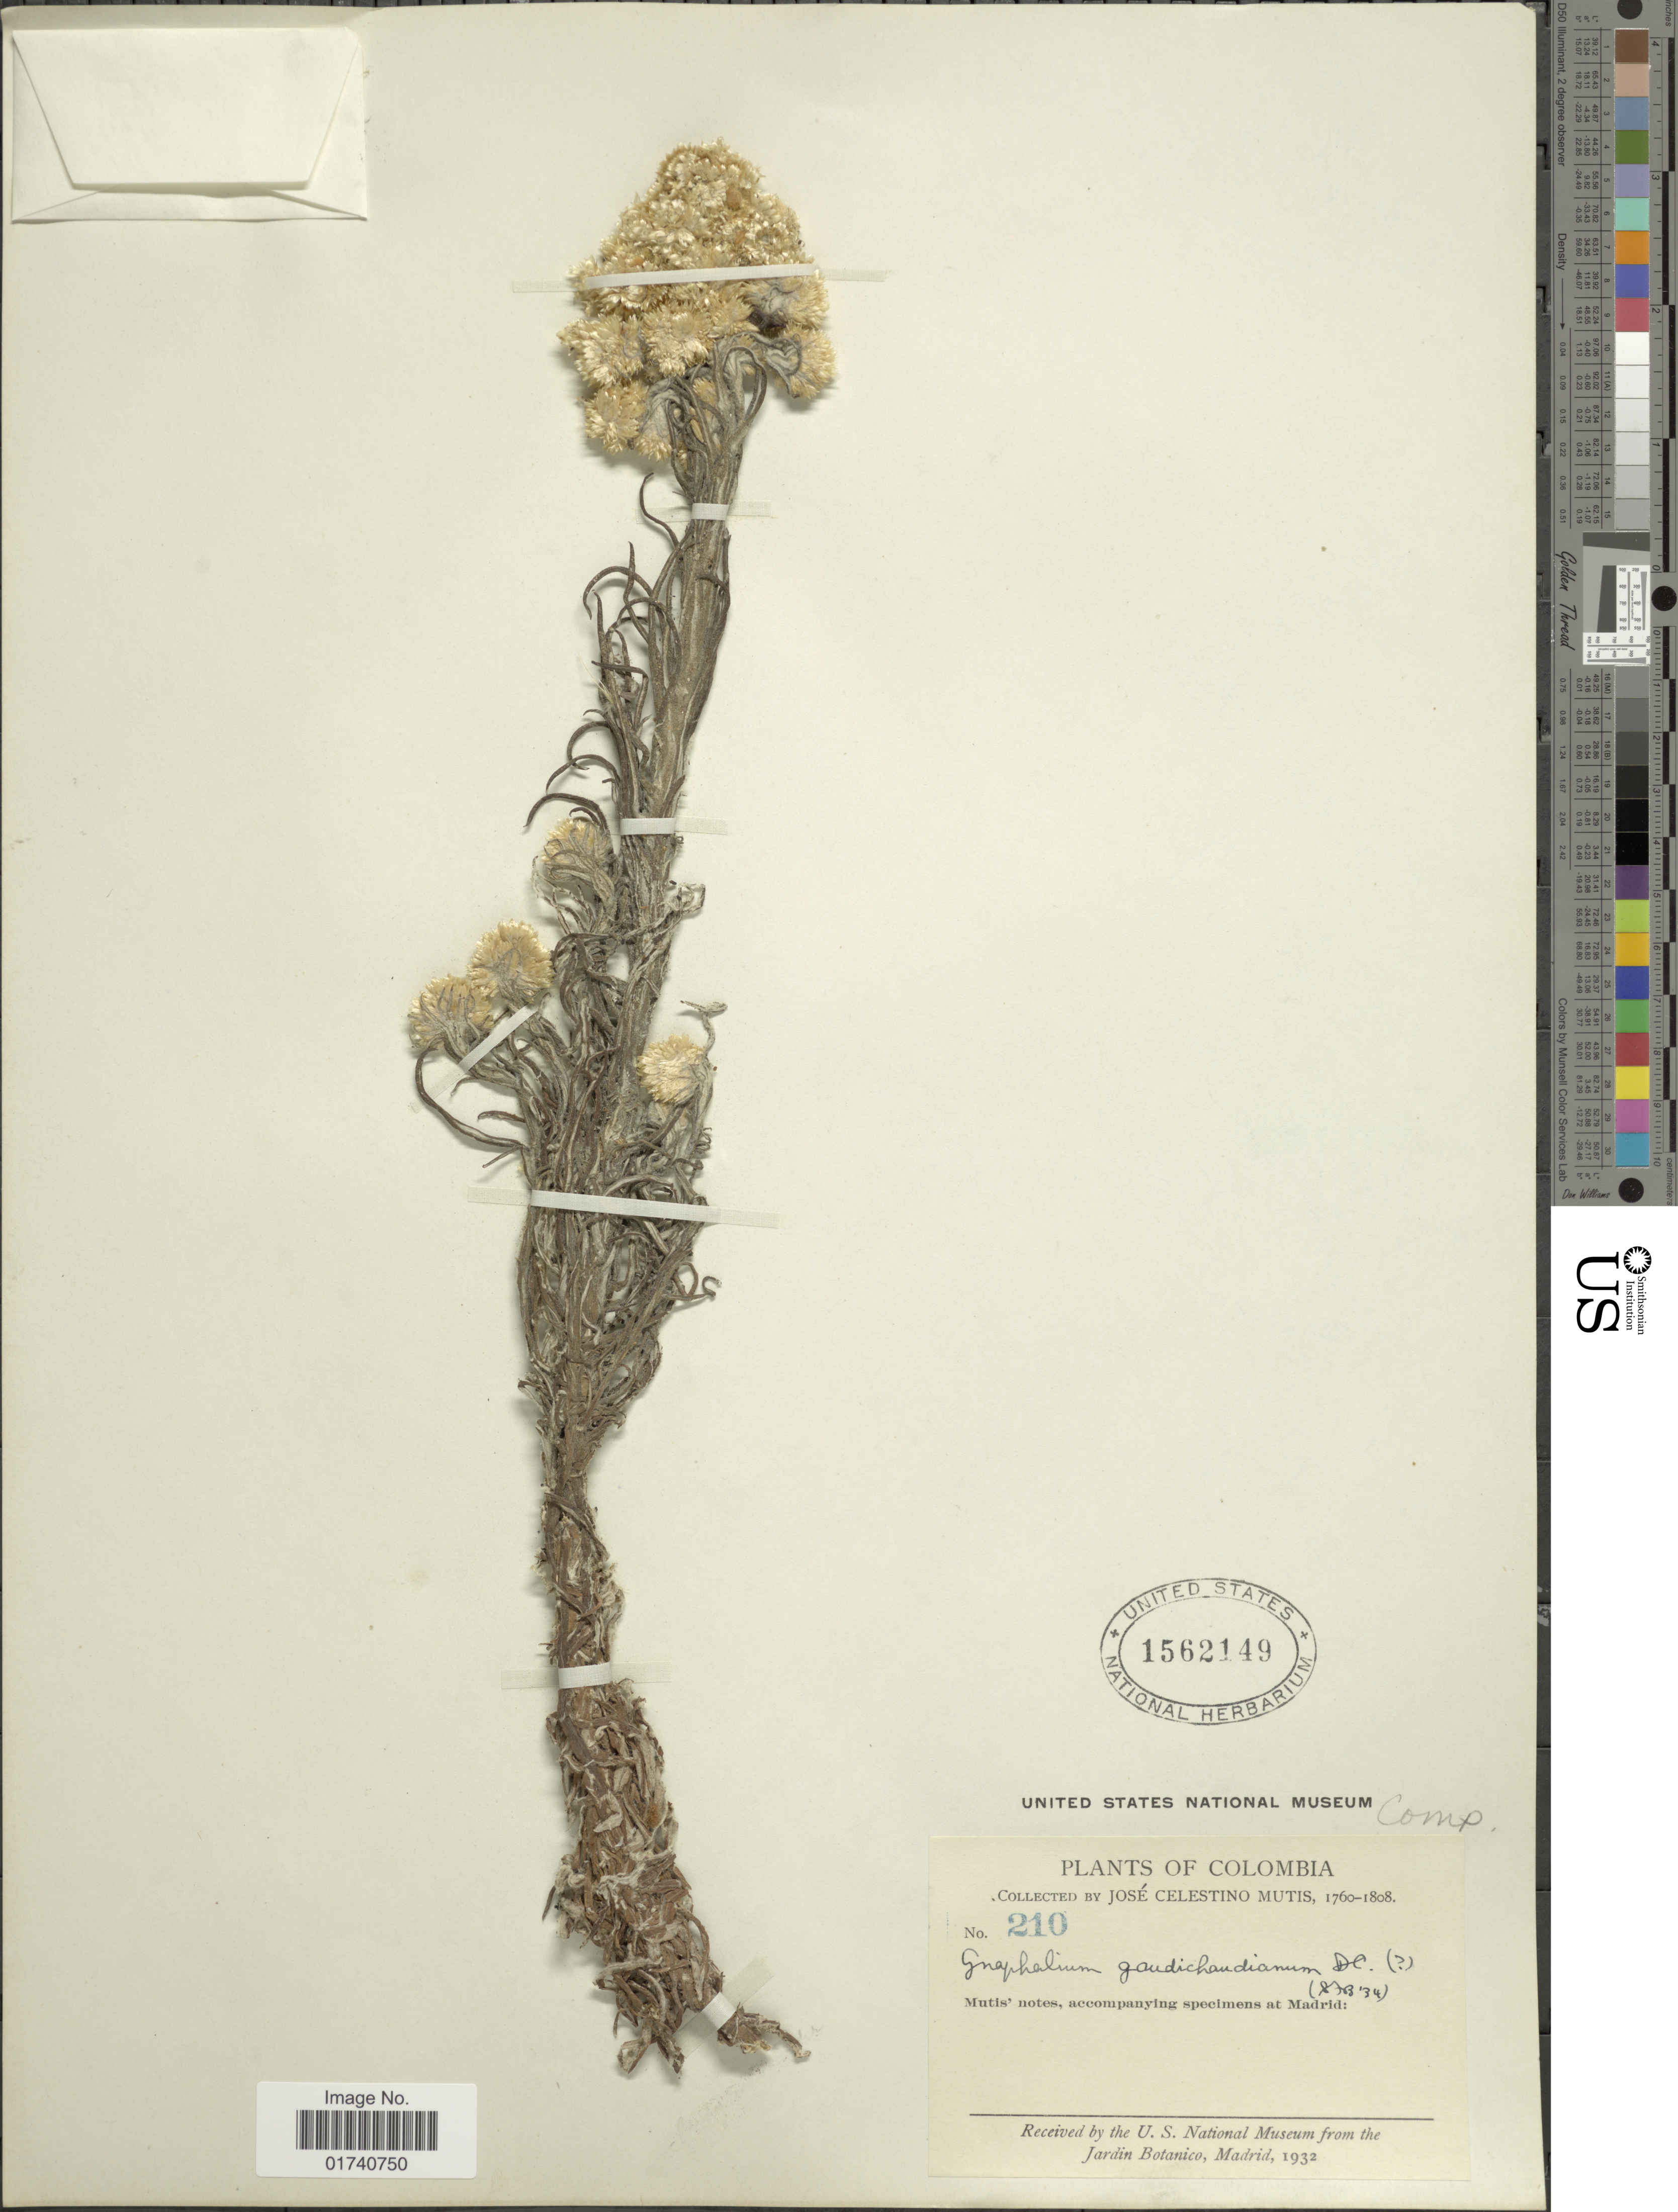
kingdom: Plantae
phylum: Tracheophyta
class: Magnoliopsida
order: Asterales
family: Asteraceae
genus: Pseudognaphalium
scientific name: Pseudognaphalium viscosum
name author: (Kunth) Anderb.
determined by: Nesom, Guy L.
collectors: J. C. B. Mutis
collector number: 210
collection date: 1760/1808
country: Colombia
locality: Mutis' notes, accompanying specimens at Madrid.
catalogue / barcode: US 1562149